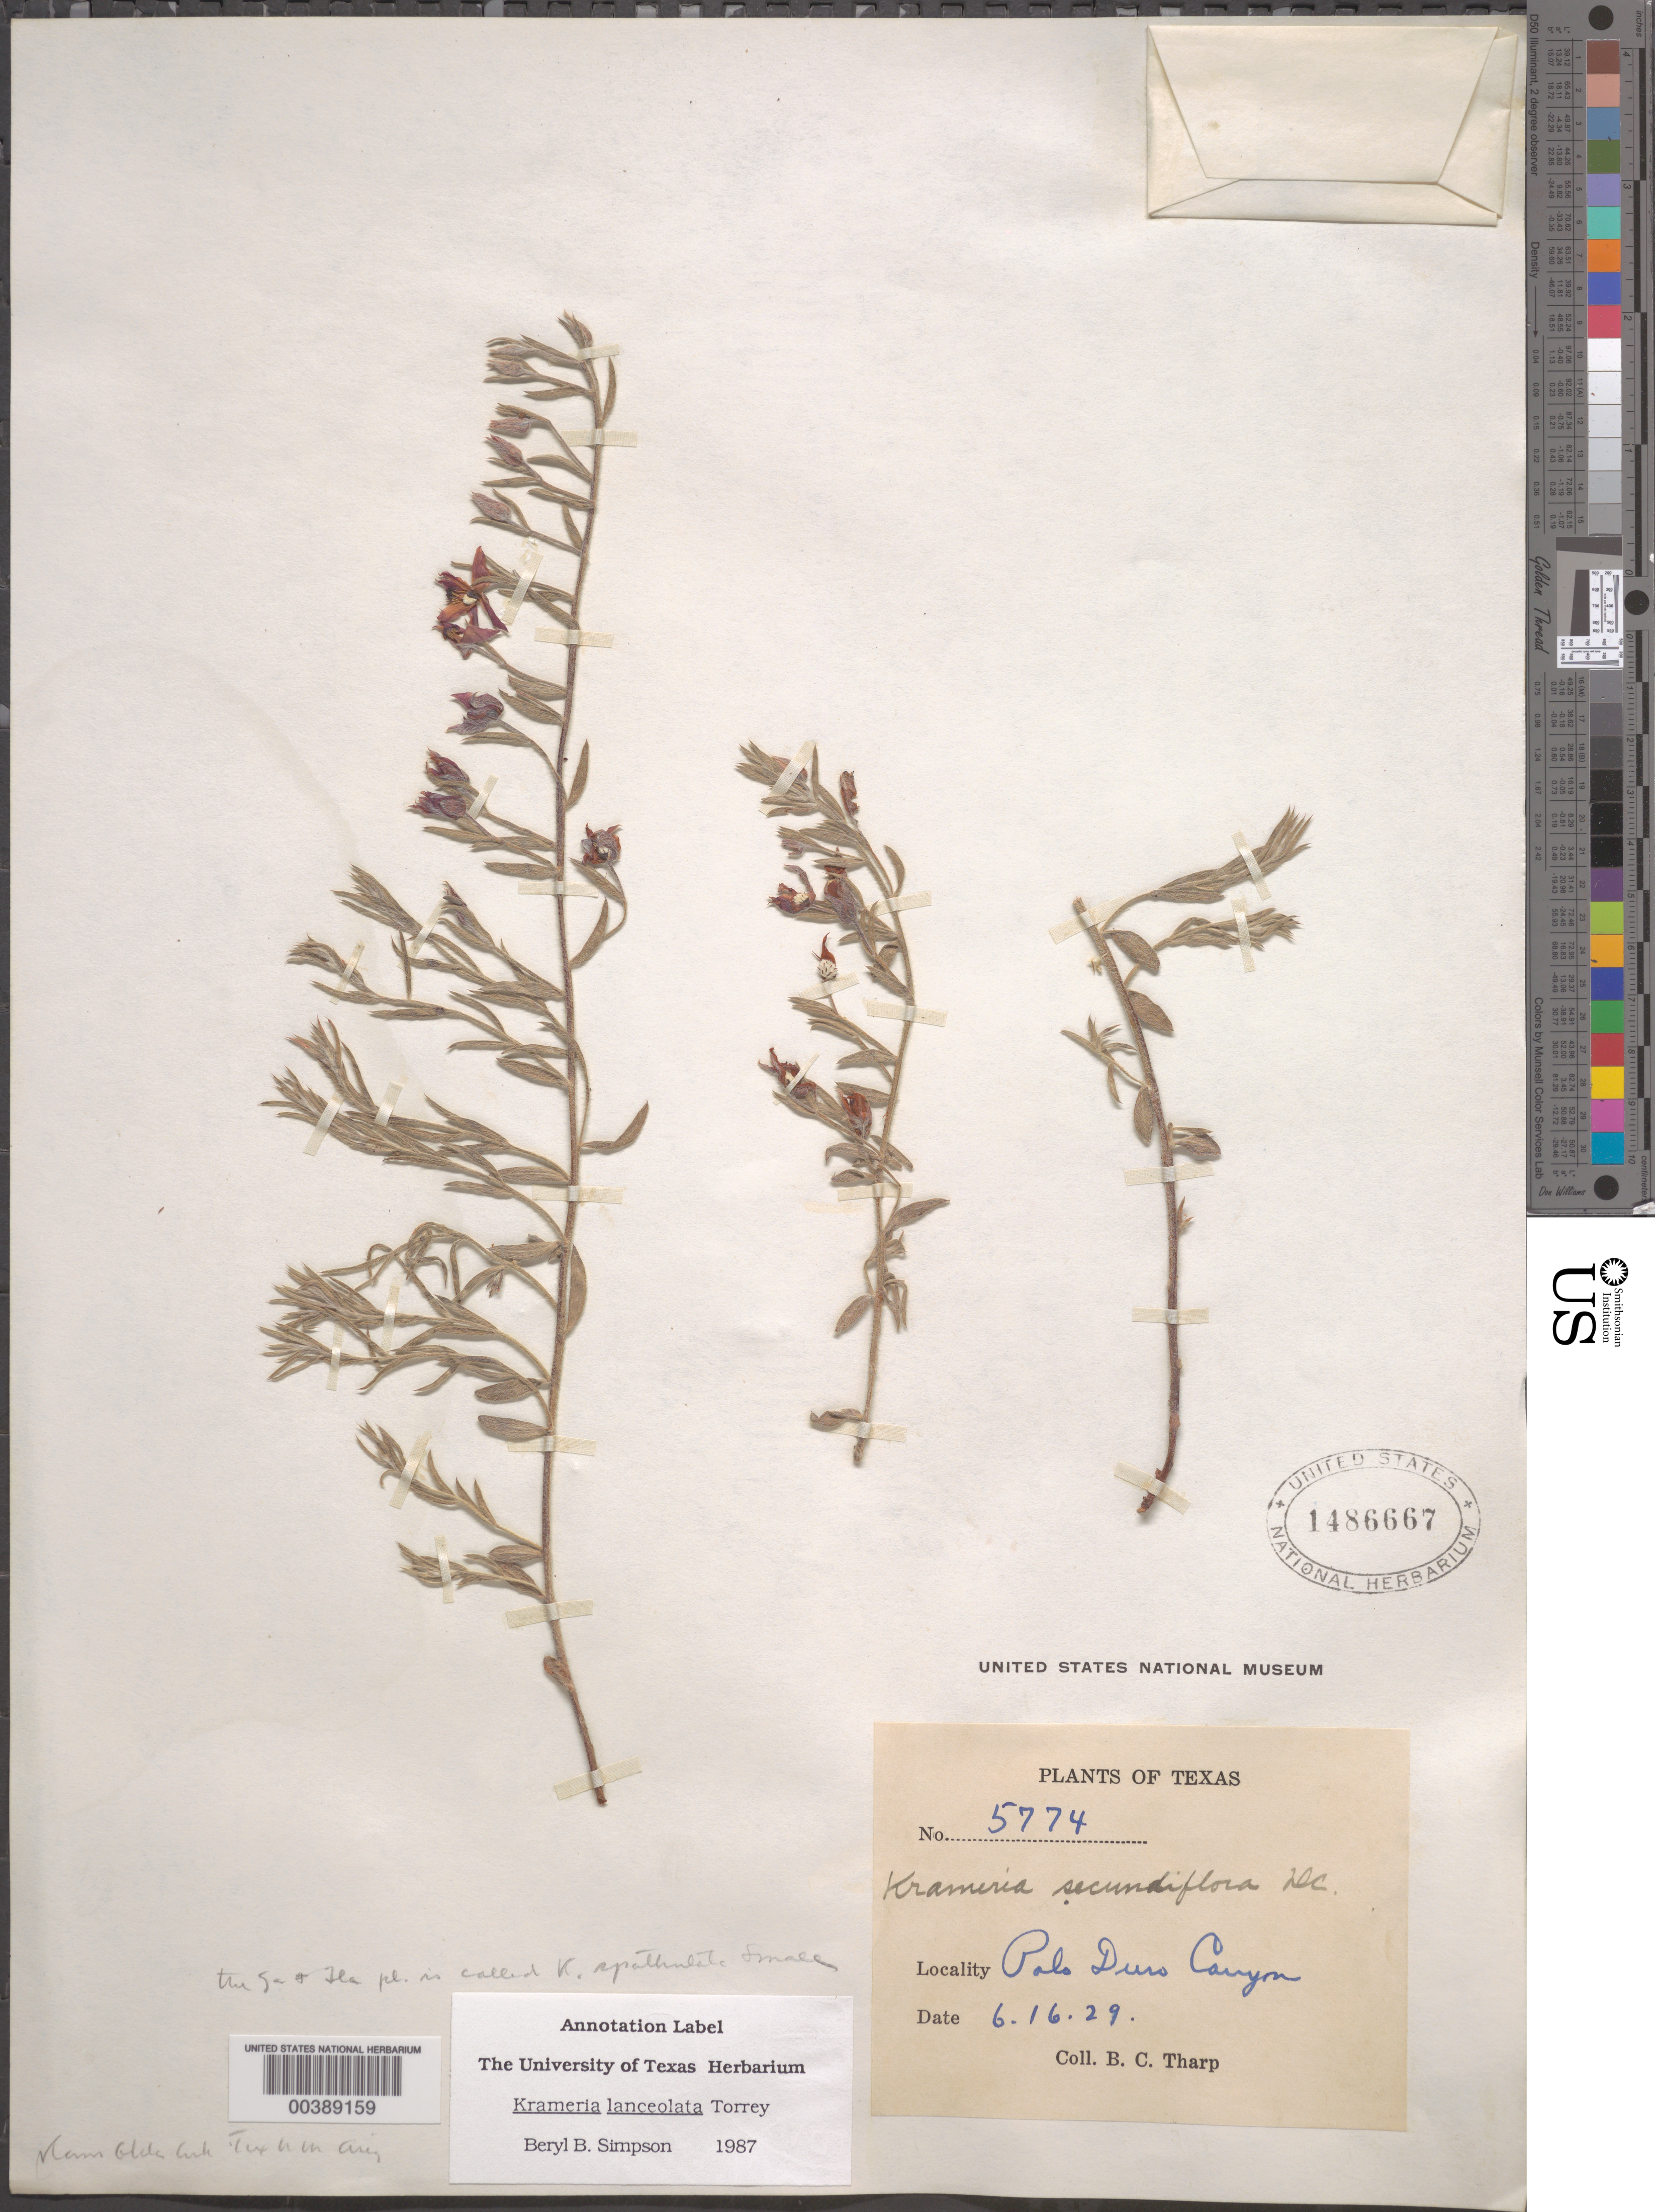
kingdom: Plantae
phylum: Tracheophyta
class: Magnoliopsida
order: Zygophyllales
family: Krameriaceae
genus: Krameria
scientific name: Krameria lanceolata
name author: Torr.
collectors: B. C. Tharp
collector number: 5774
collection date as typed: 16 Jun 1929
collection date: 1929-06-16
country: United States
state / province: Texas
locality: Polo duro canyon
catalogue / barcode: US 1486667